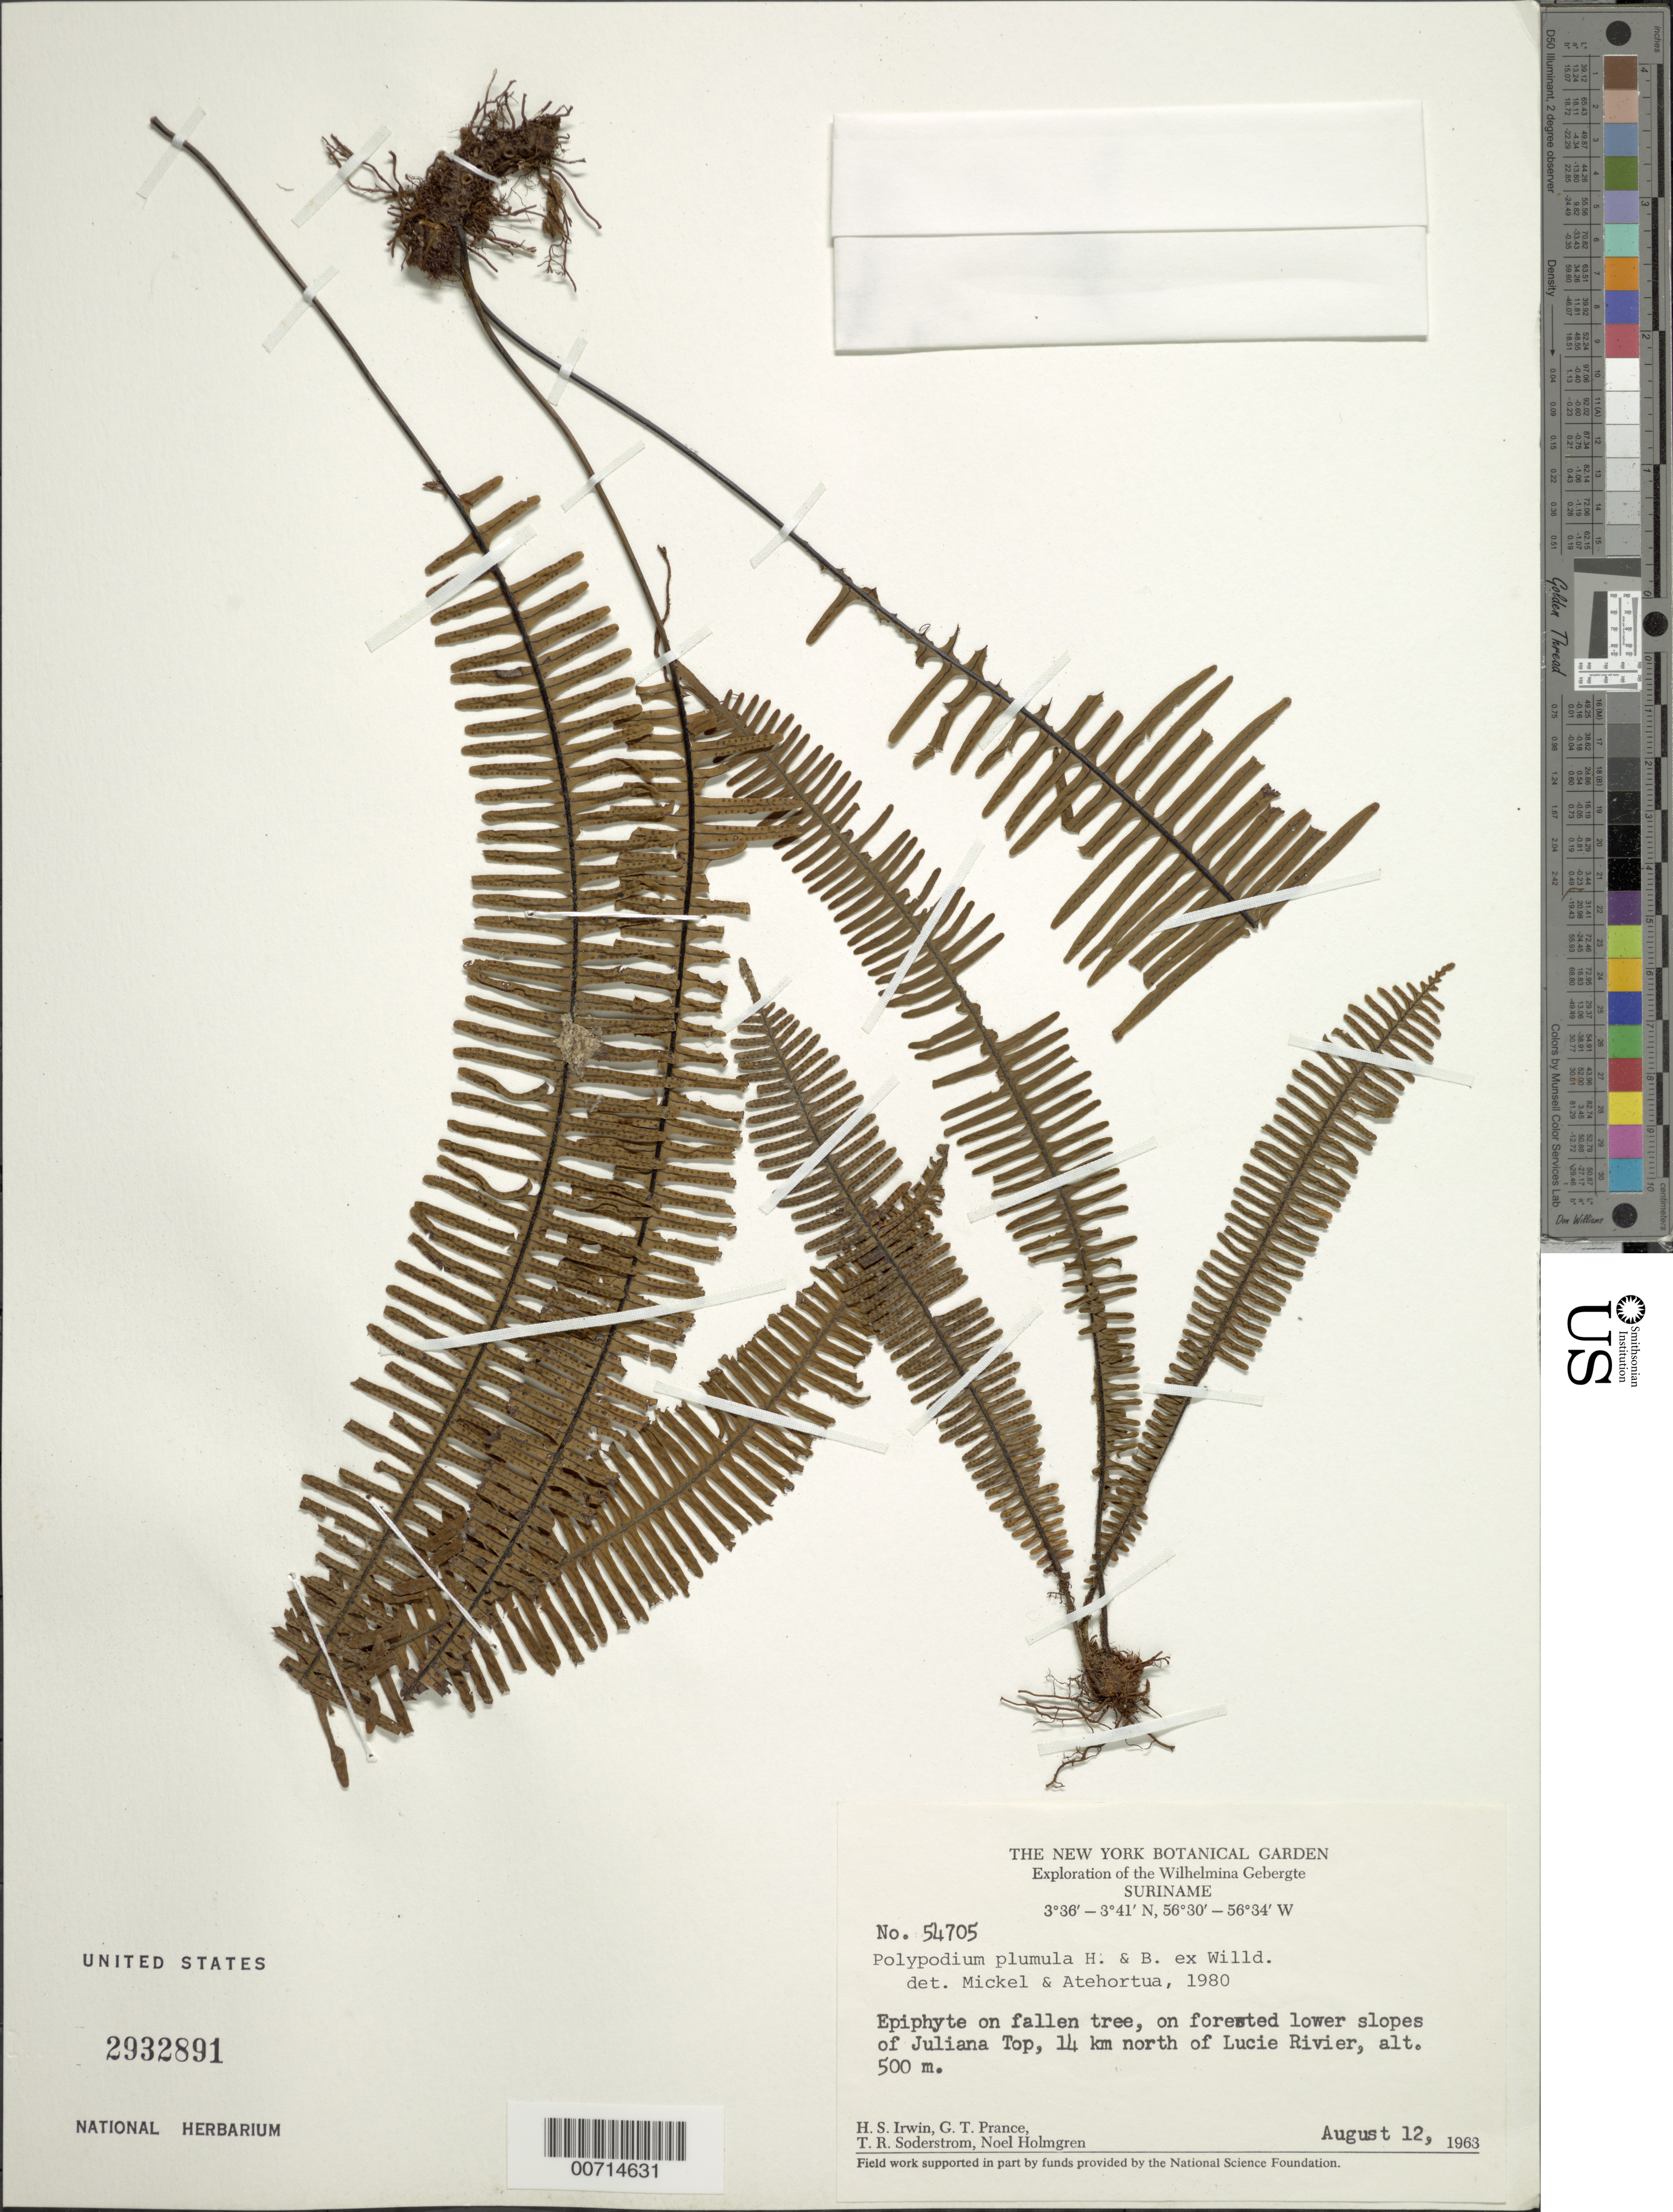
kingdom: Plantae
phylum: Tracheophyta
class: Polypodiopsida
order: Polypodiales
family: Polypodiaceae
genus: Pecluma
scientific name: Pecluma plumula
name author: (Humb. & Bonpl. ex Willd.) M.G. Price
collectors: H. Irwin, G. T. Prance, T. R. Soderstrom & N. H. Holmgren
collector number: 54705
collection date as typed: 12-Aug-63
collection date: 1963-08-12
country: Suriname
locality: Juliana Top, 14 km N of Lucie R., Wilhelmina Gebergte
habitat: Forested lower slopes; on fallen tree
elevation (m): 500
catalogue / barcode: US 2932891